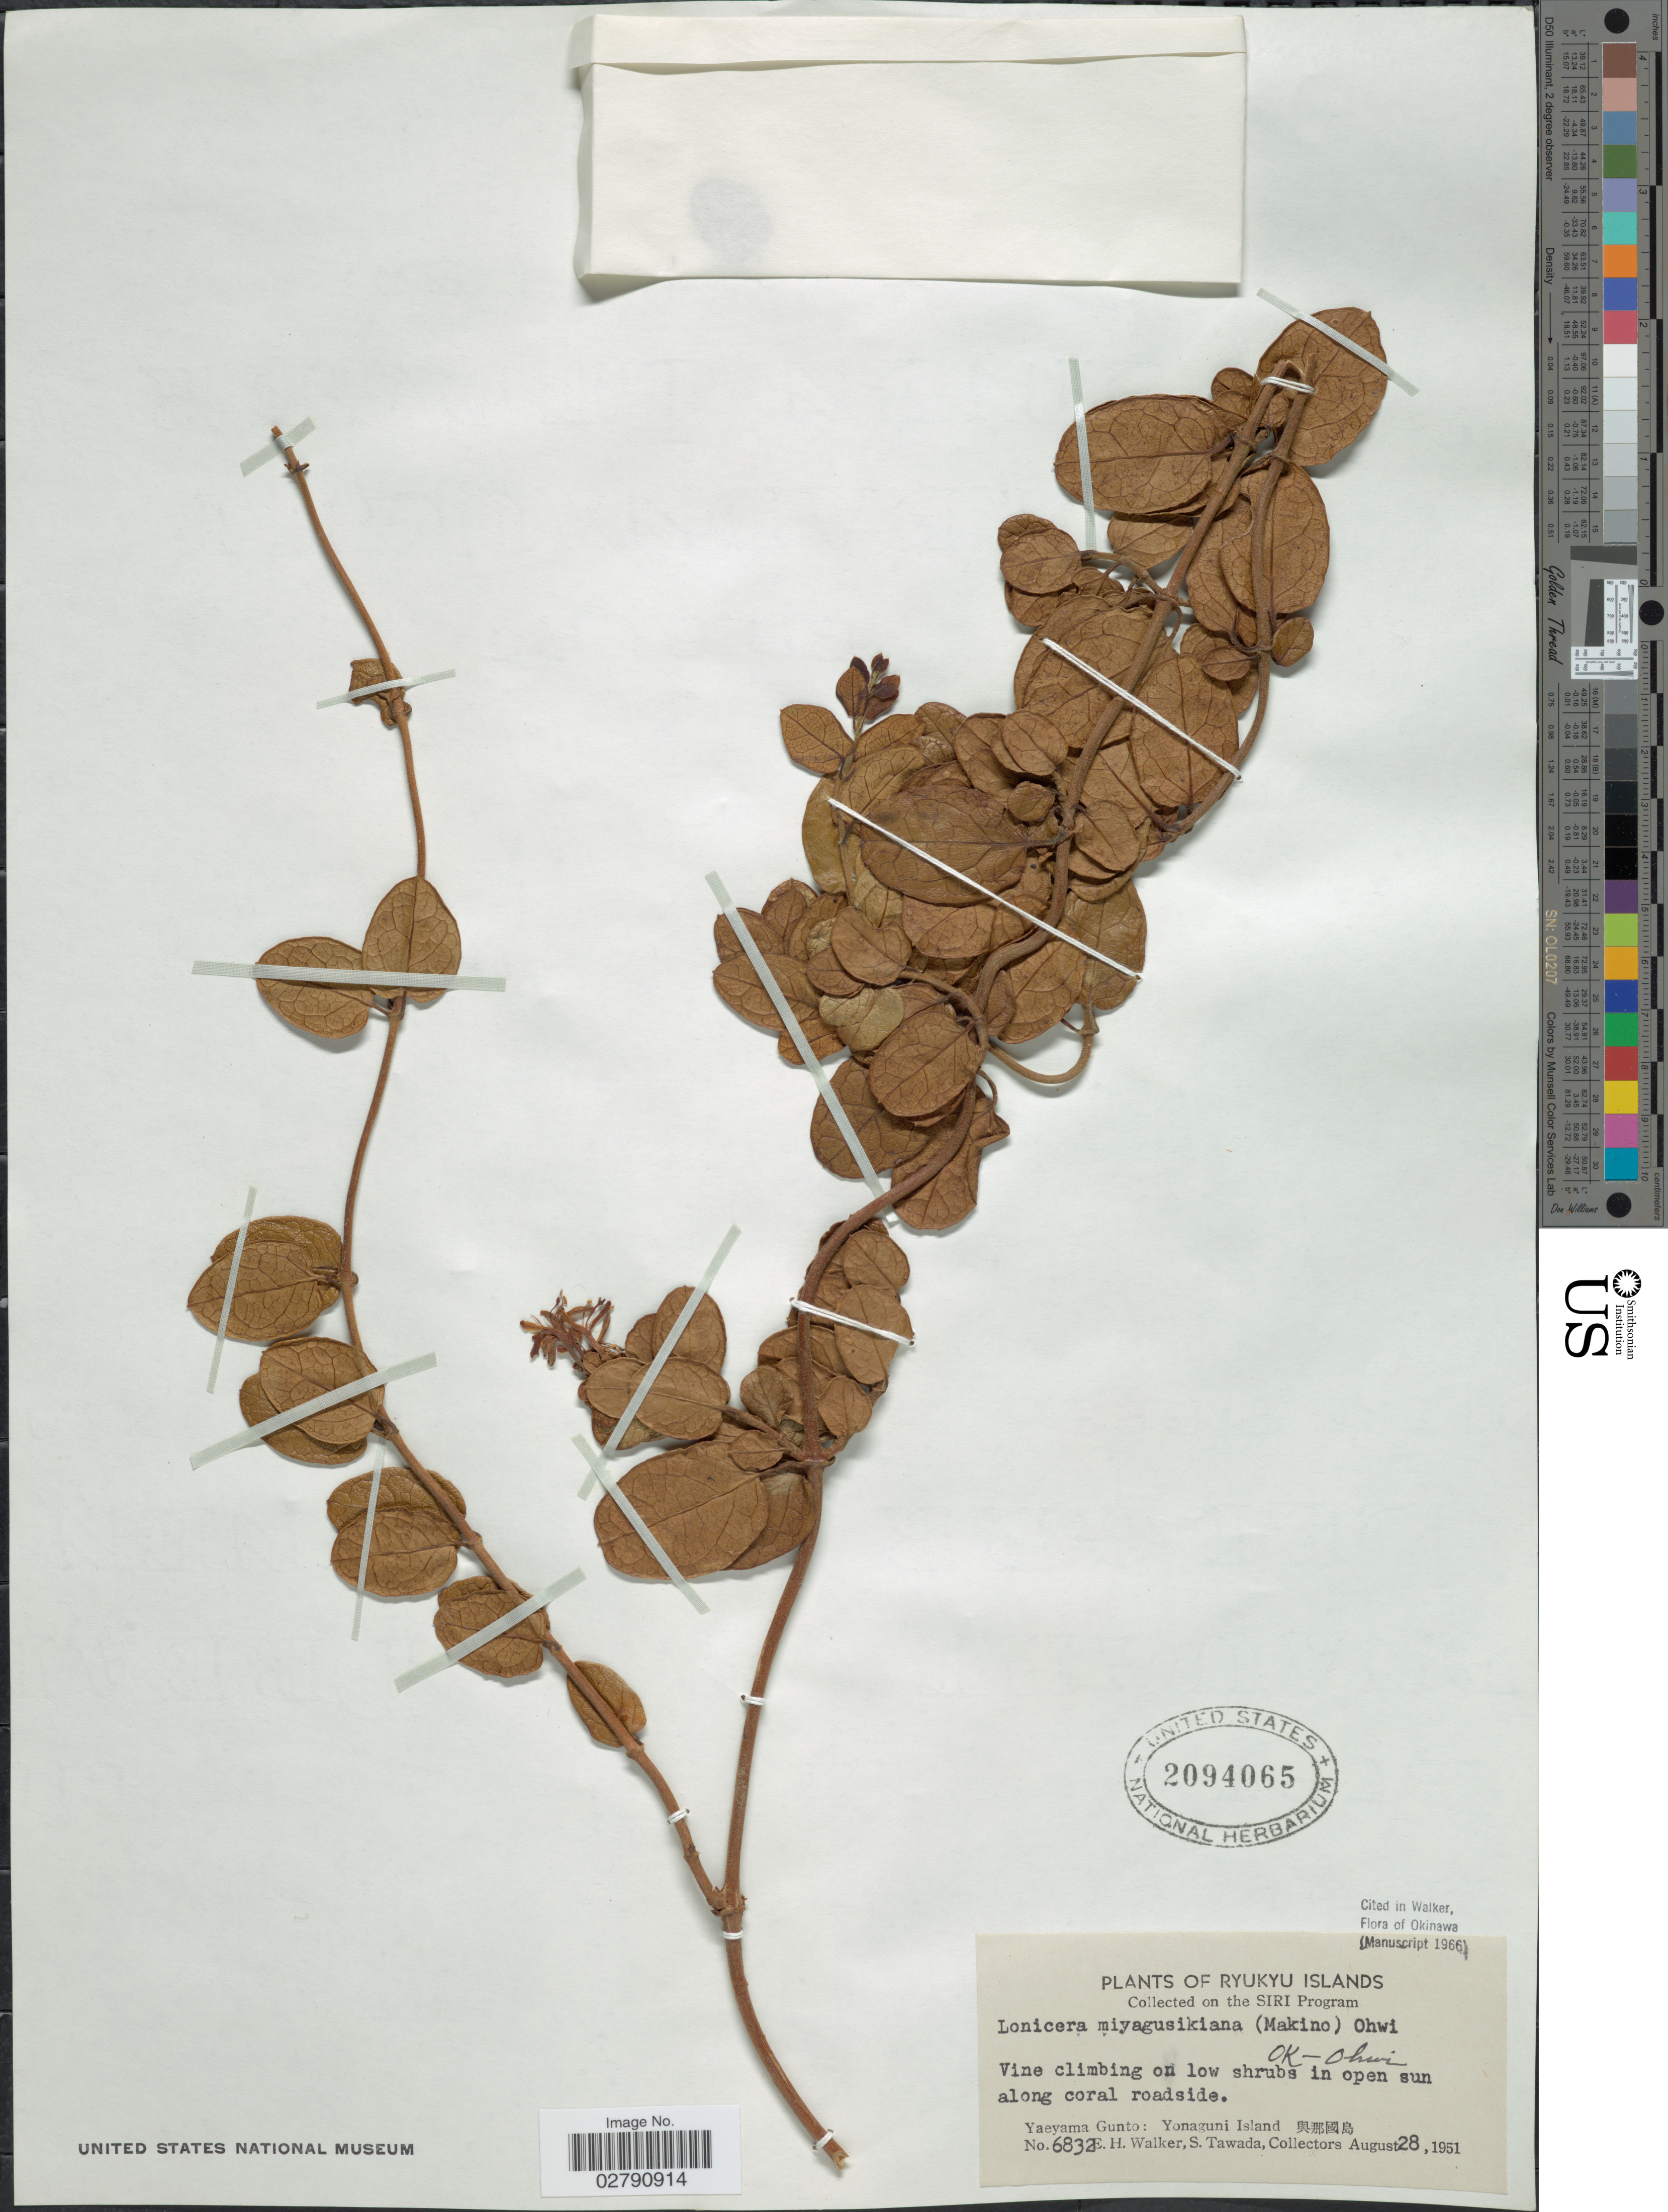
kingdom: Plantae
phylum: Tracheophyta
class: Magnoliopsida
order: Dipsacales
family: Caprifoliaceae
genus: Lonicera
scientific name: Lonicera miyagusukiana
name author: (Makino) Ohwi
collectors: E. H. Walker & S. Tawada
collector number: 6832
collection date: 1951-08-28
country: Japan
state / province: Okinawa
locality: Ryukyu Islands. Yaeyama Gunto: Yonaguni Island X.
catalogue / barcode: US 2094065